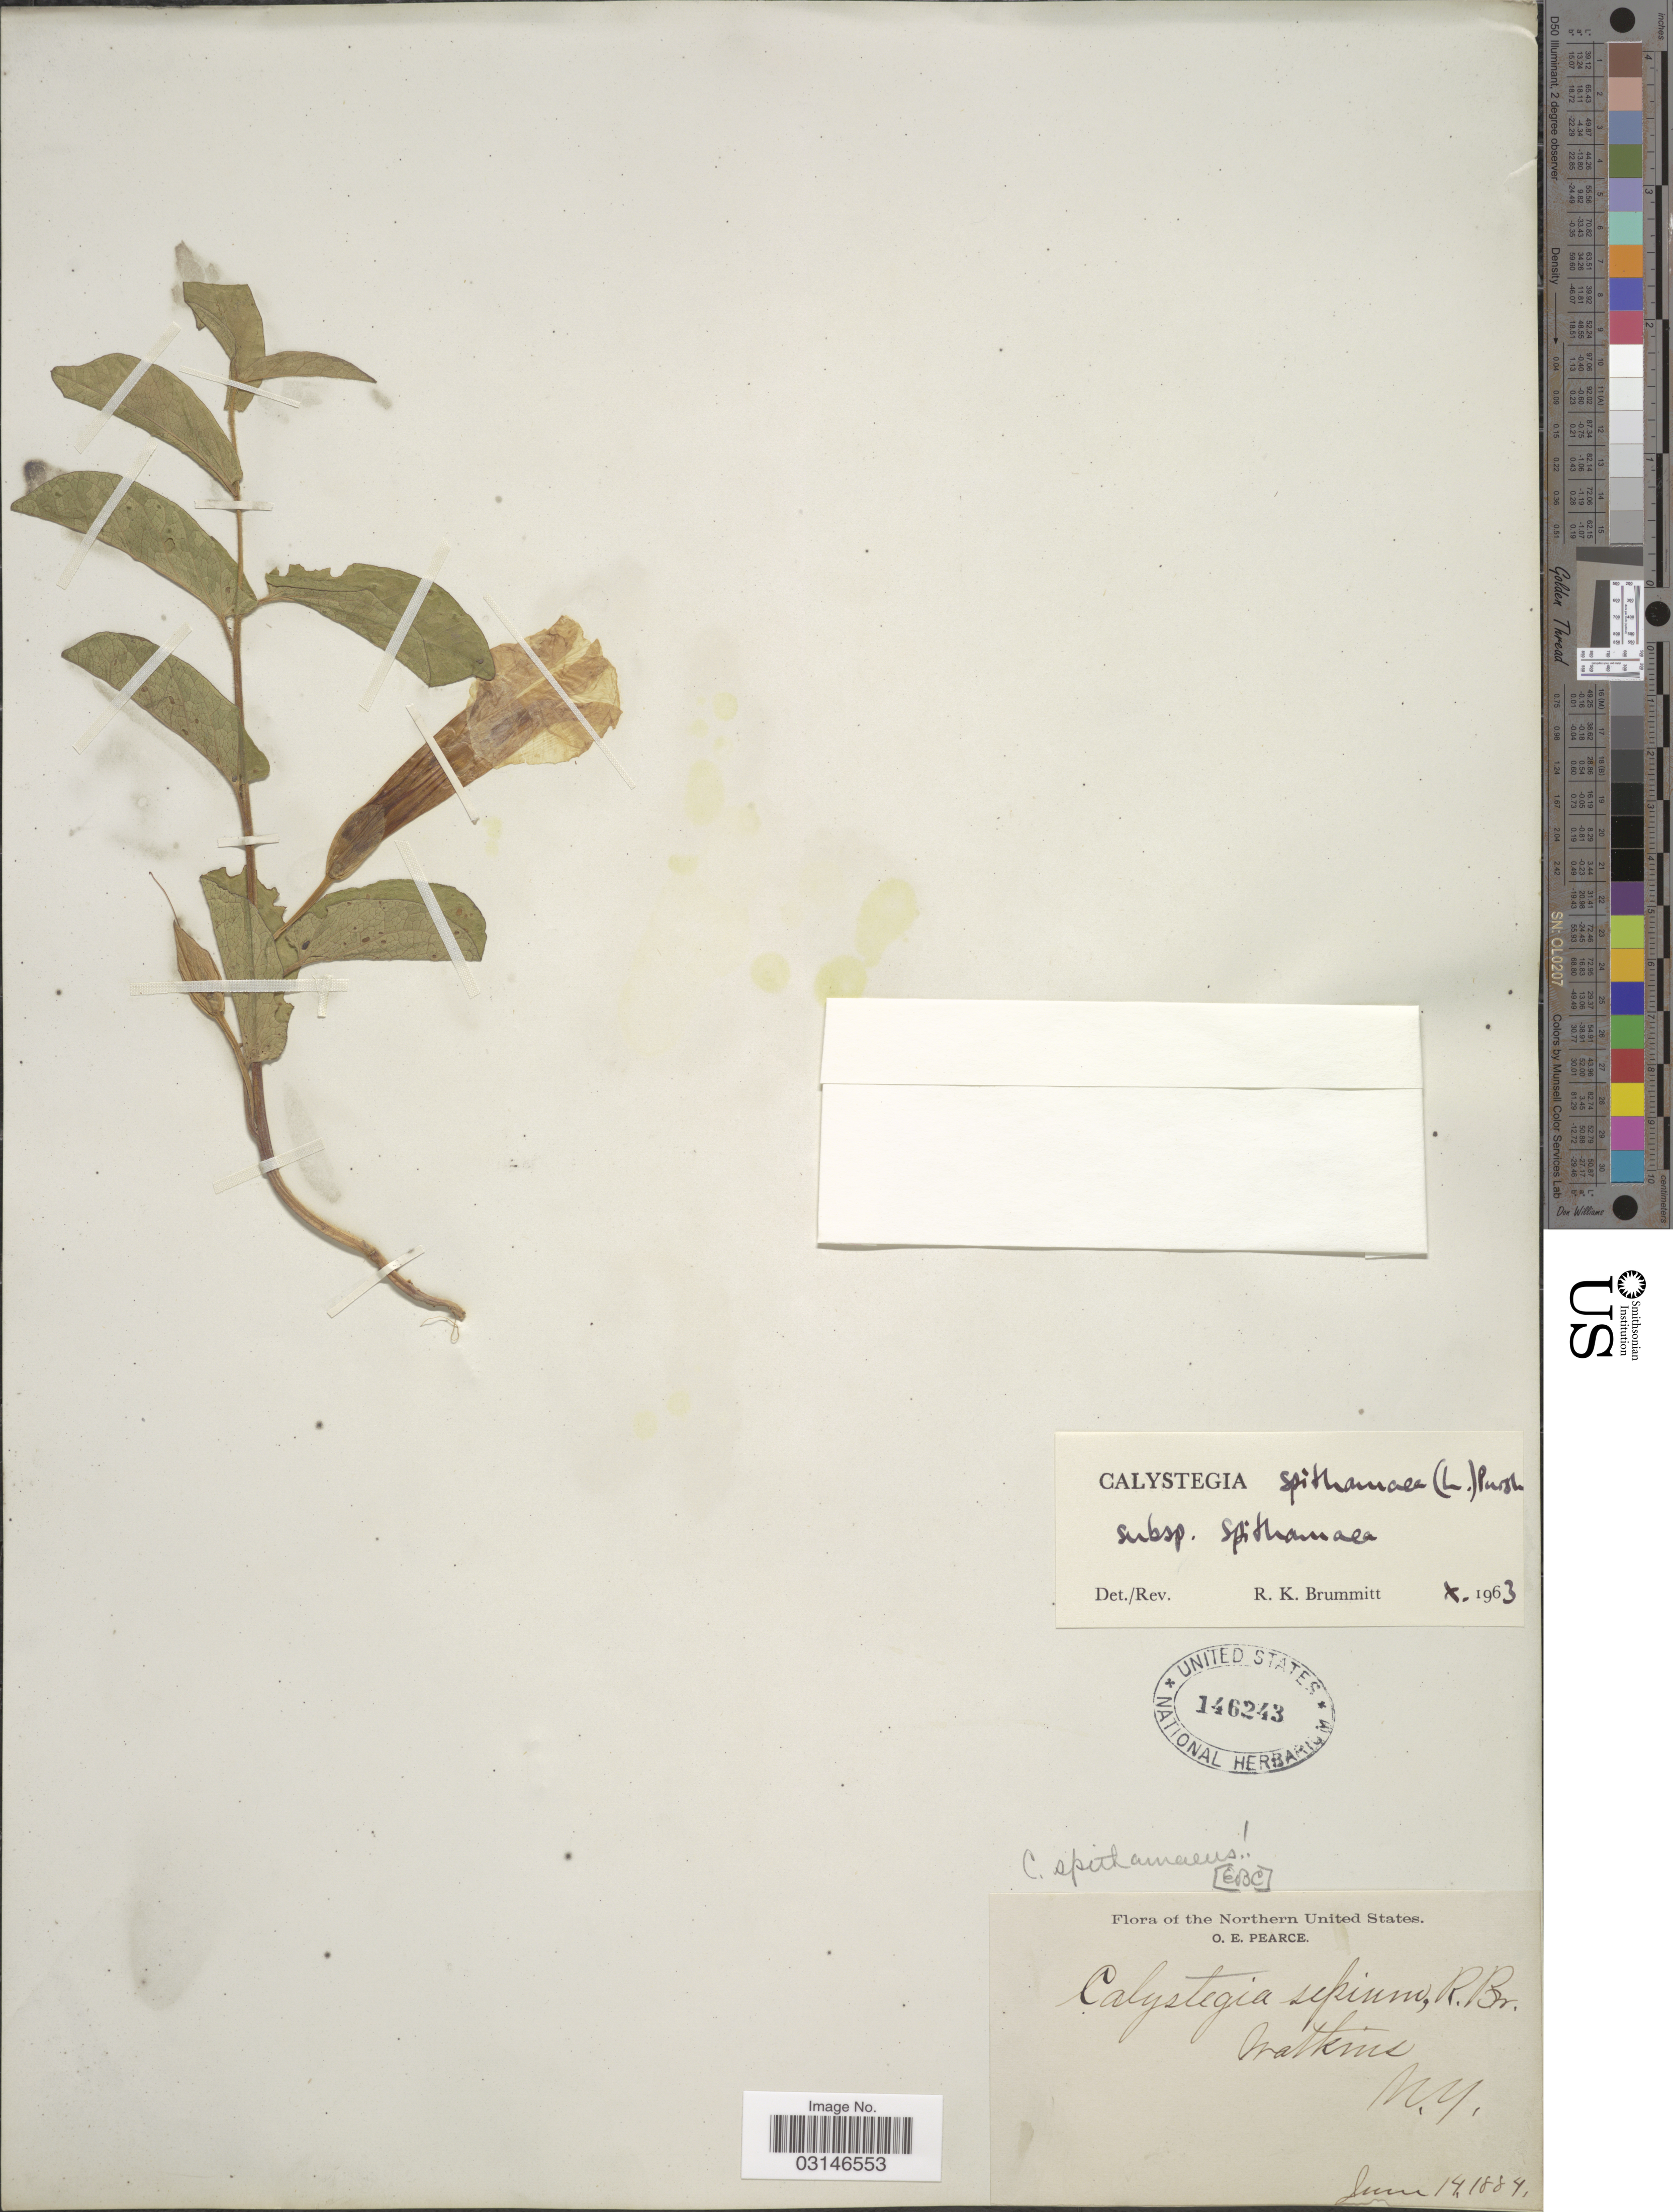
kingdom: Plantae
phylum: Tracheophyta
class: Magnoliopsida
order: Solanales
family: Convolvulaceae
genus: Calystegia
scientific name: Calystegia spithamaea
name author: (L.) Pursh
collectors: O. E. Pearce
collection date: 1884-06-14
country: United States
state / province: New York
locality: Northern United States. Watkins.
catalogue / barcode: US 146243